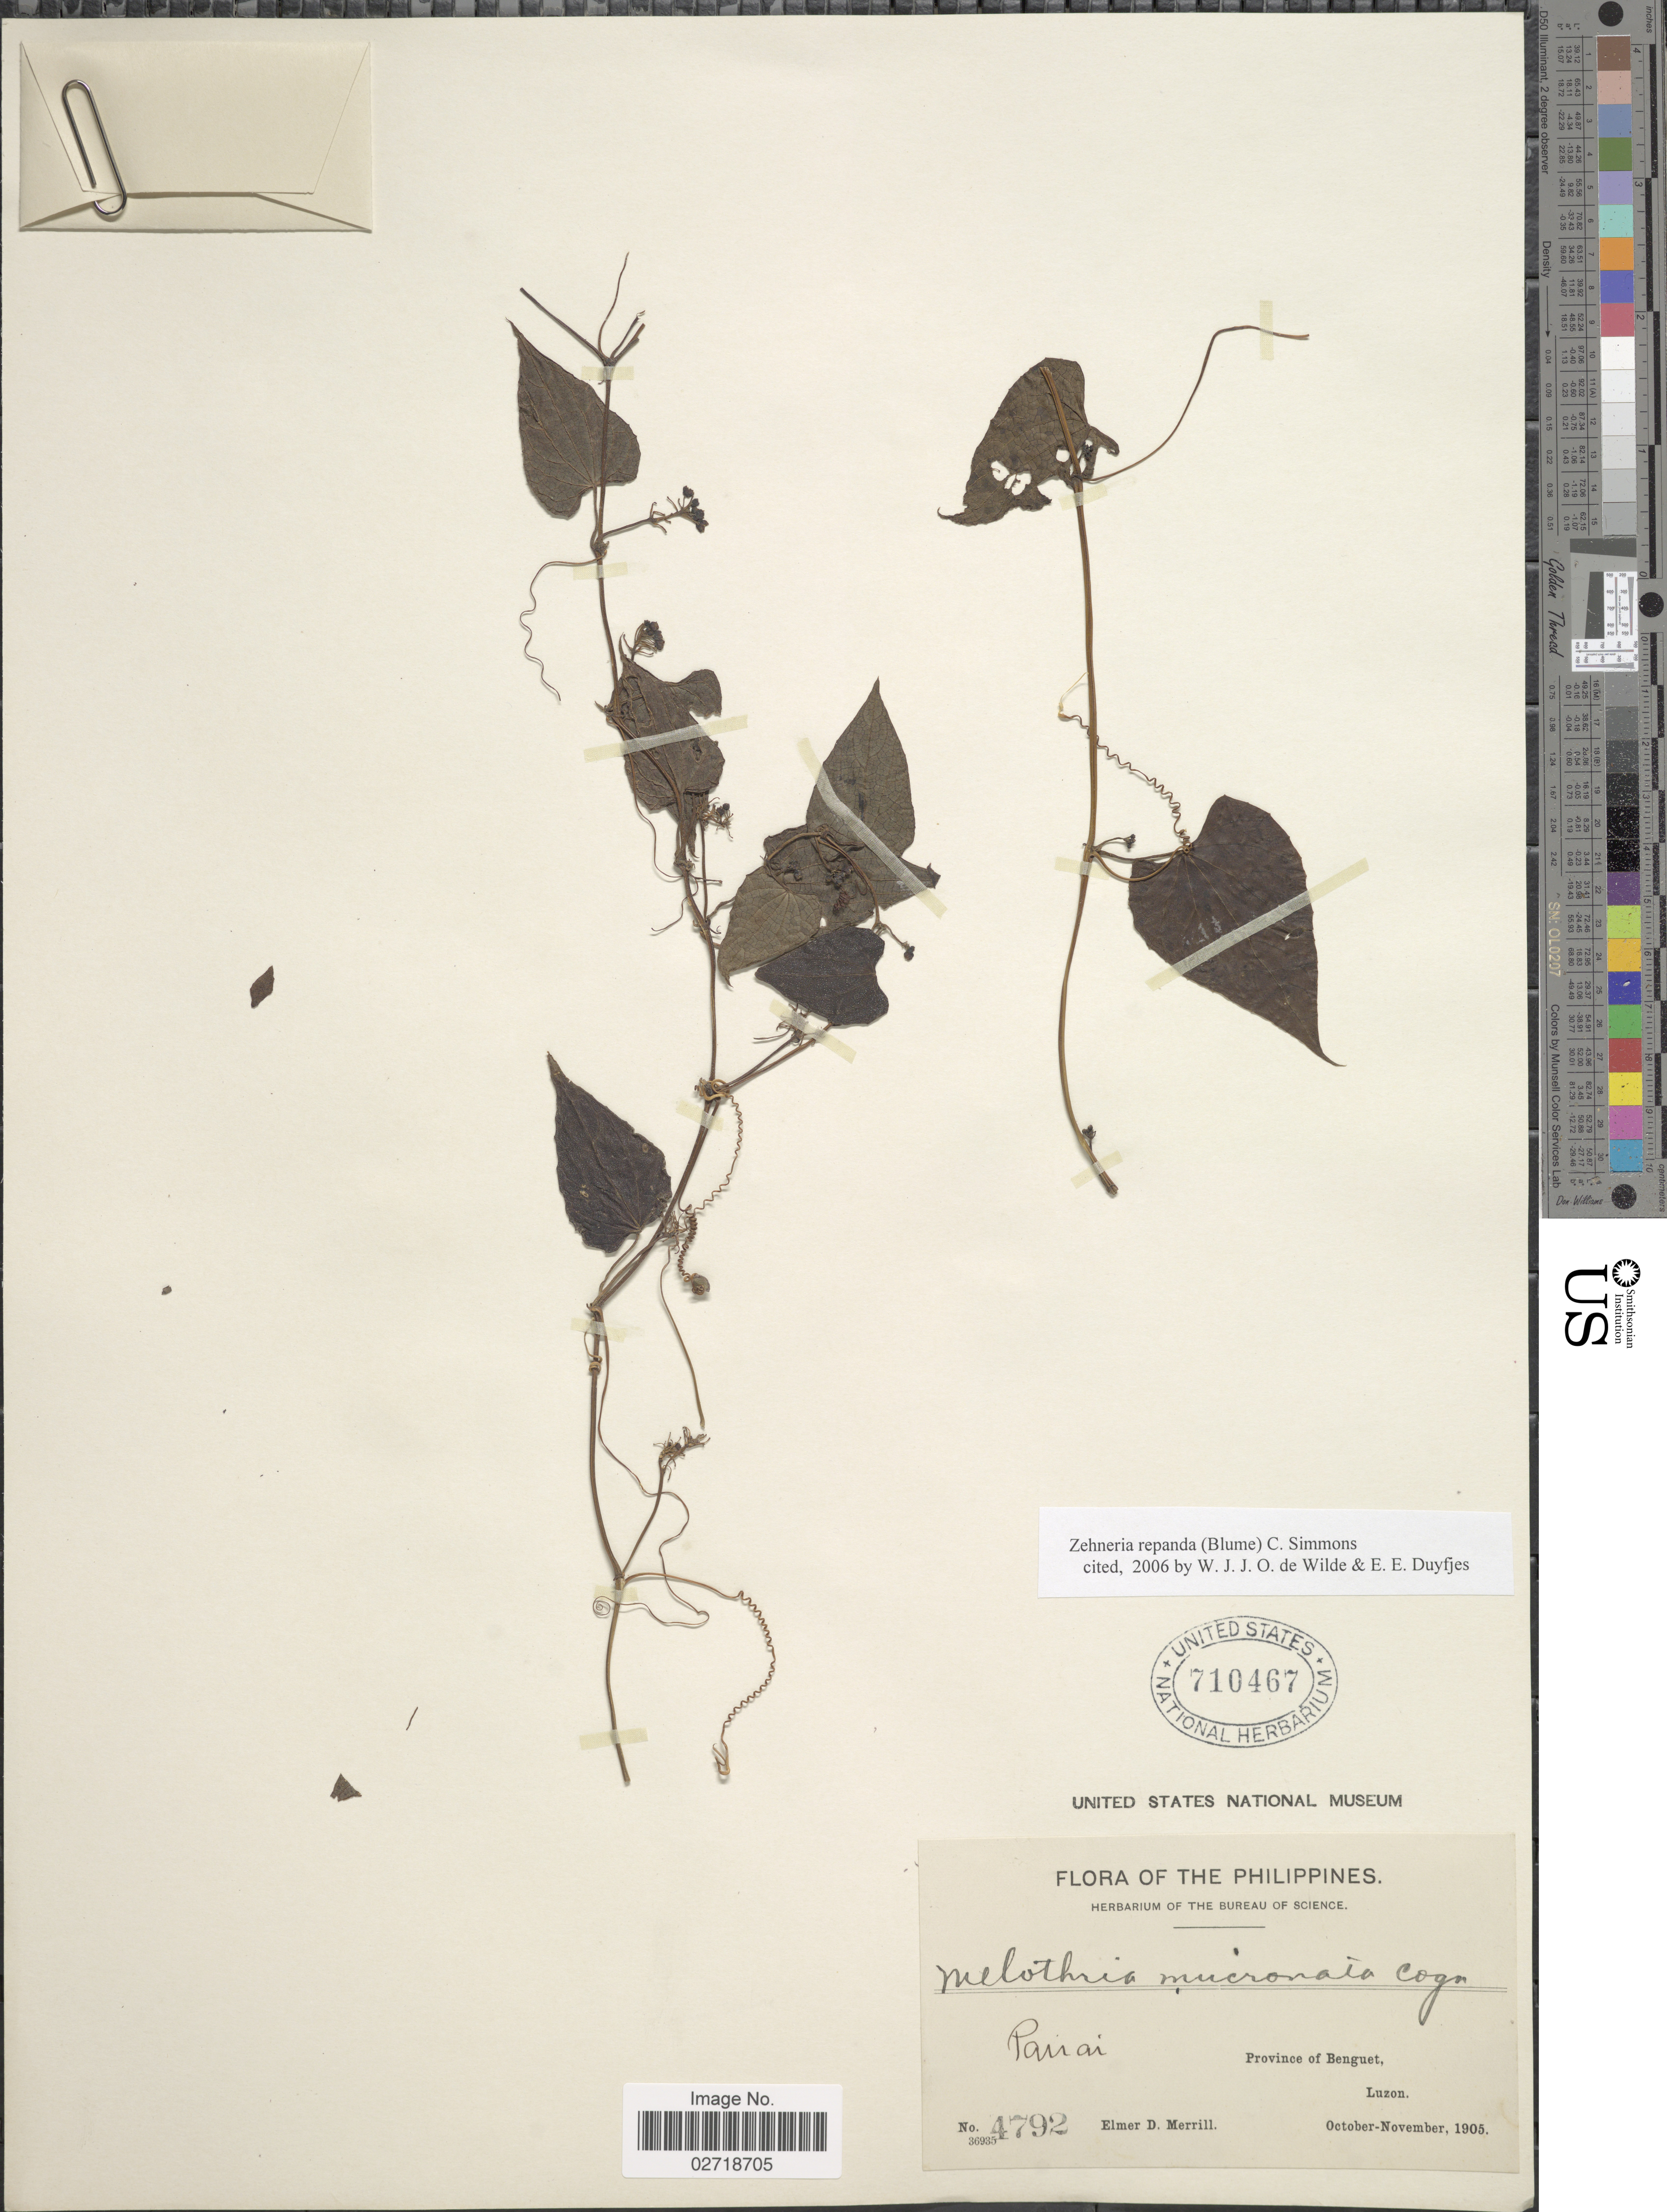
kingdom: Plantae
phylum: Tracheophyta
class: Magnoliopsida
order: Cucurbitales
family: Cucurbitaceae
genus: Zehneria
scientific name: Zehneria repanda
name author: (Blume) C.M.Simmons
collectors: E. D. Merrill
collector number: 4792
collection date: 1905-10/1905-11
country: Philippines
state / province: Cordillera (Administrative Region)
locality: Panai, Province of Benguet, Luzon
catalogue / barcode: US 710467